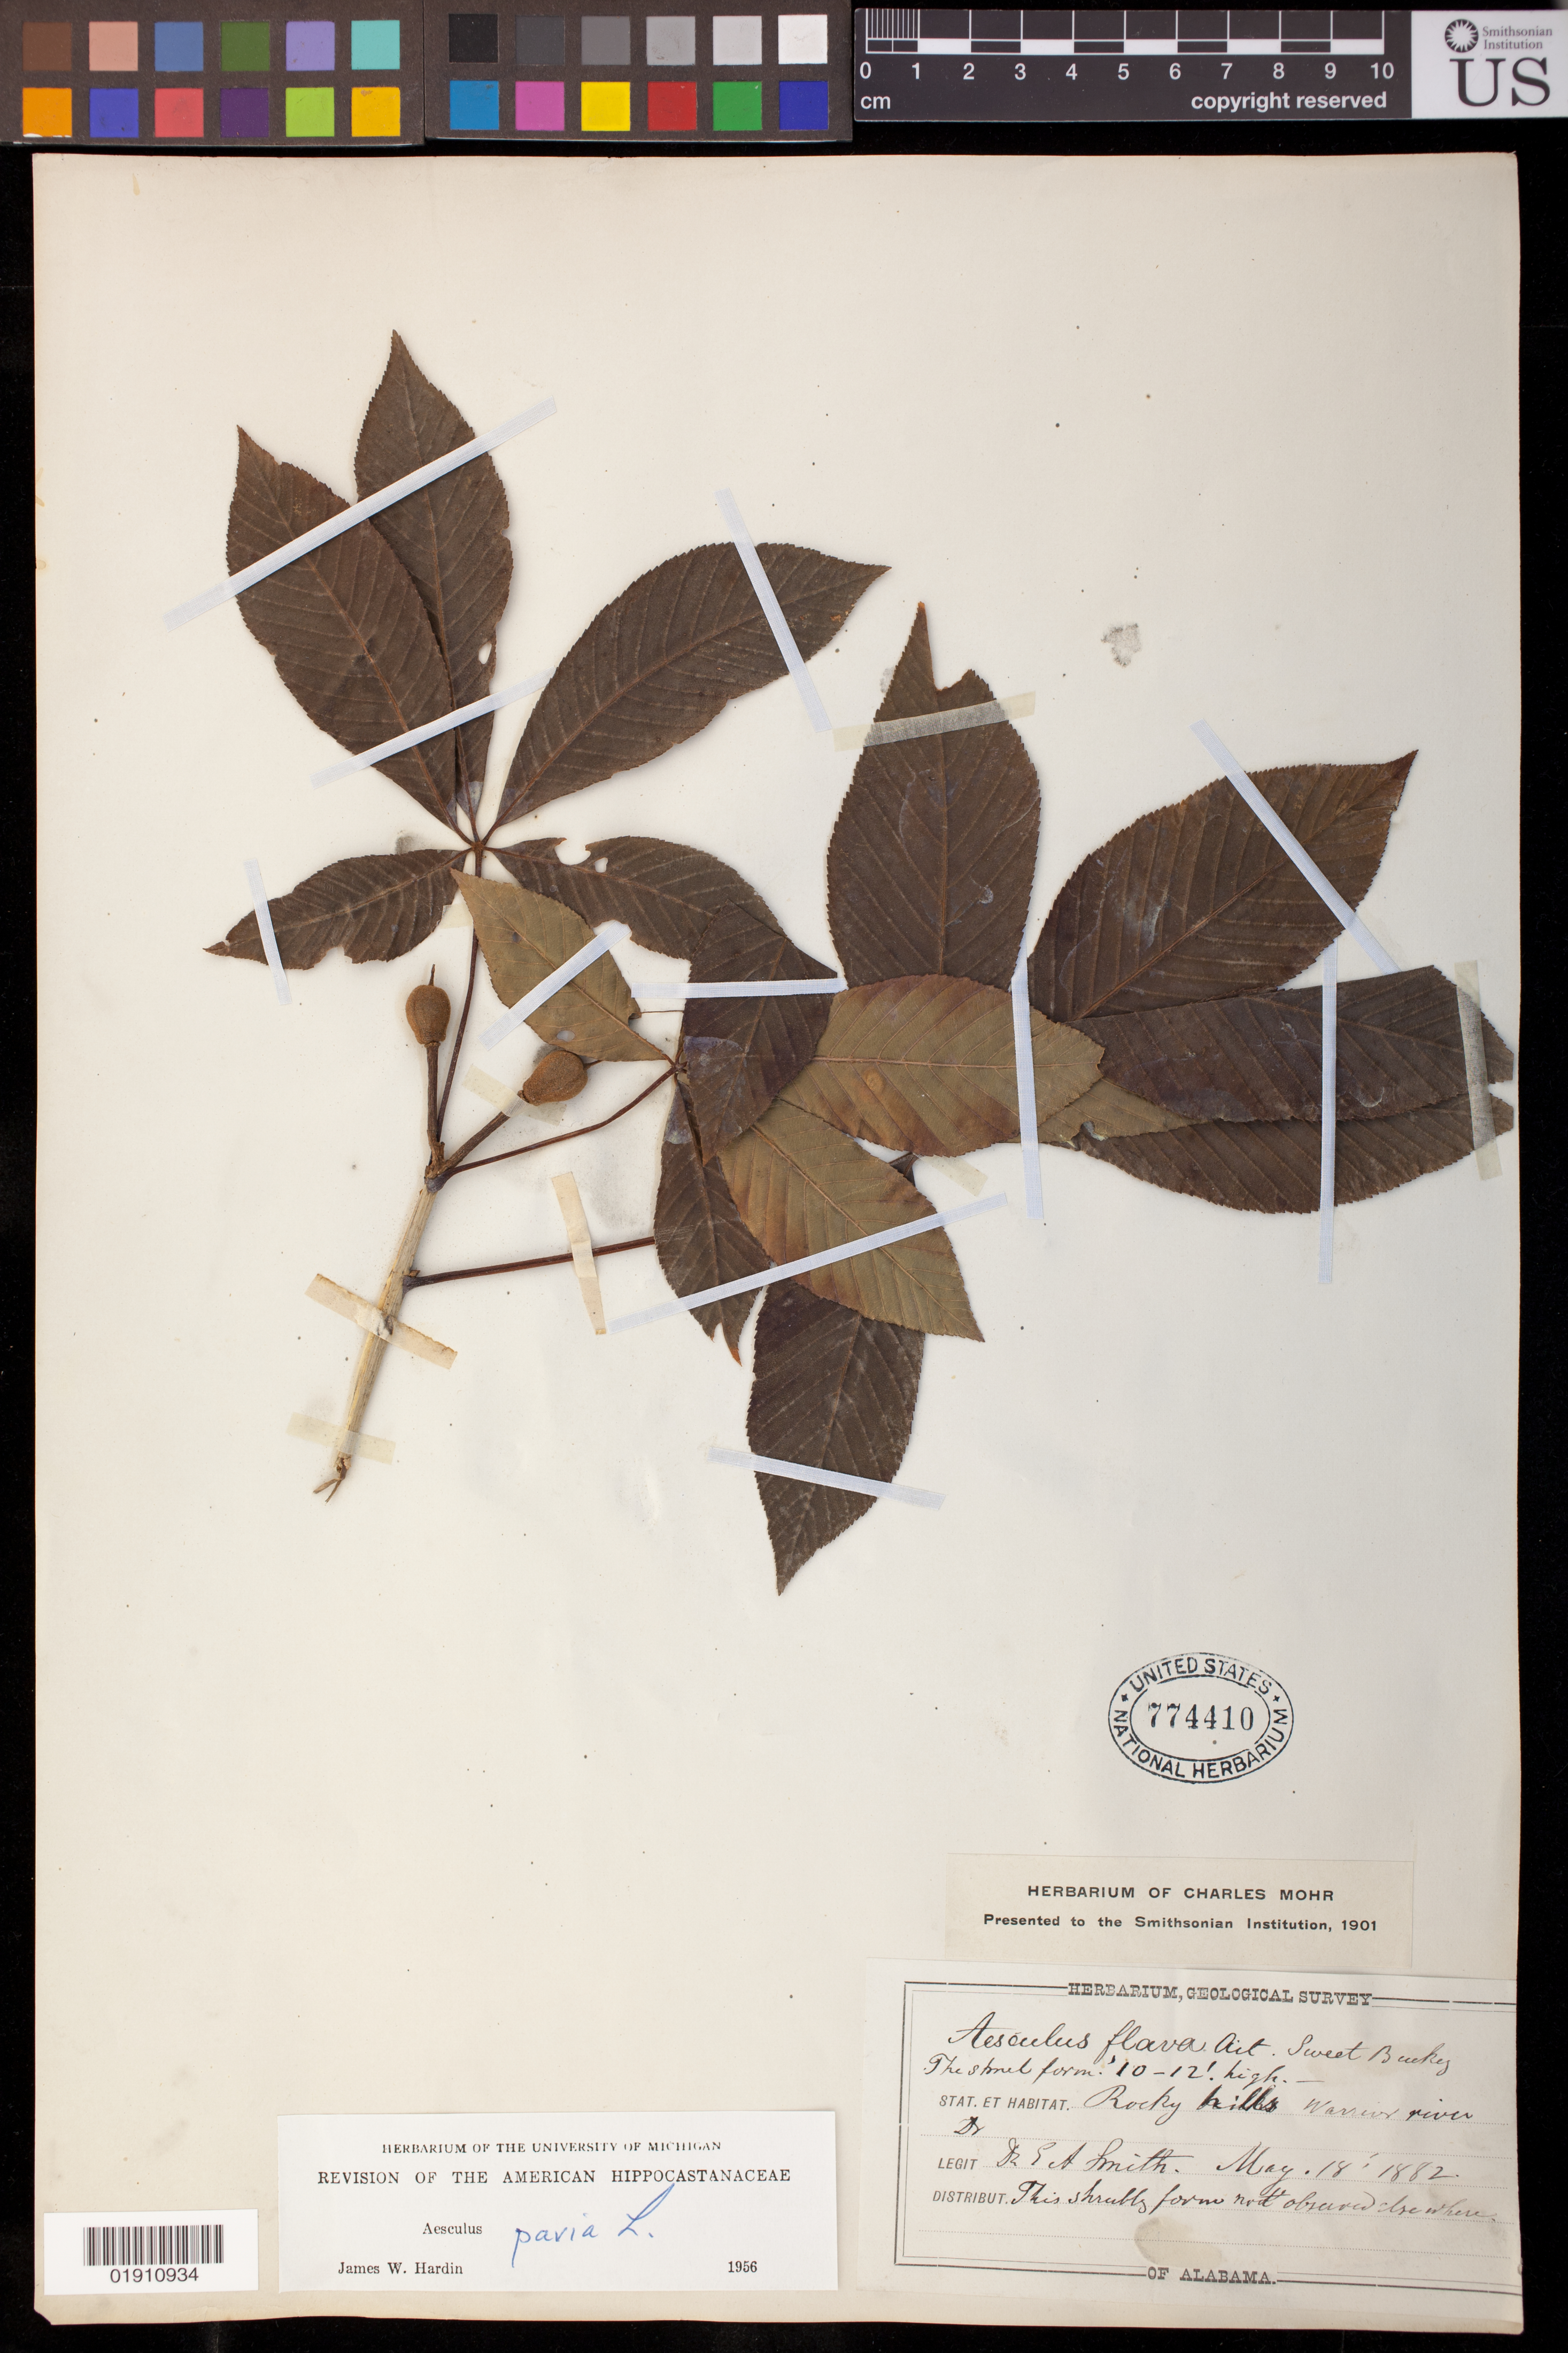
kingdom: Plantae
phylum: Tracheophyta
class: Magnoliopsida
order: Sapindales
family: Sapindaceae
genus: Aesculus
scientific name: Aesculus pavia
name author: L.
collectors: G. A. Smith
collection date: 1882-05-18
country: United States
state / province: Alabama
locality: Warrior River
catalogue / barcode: US 774410